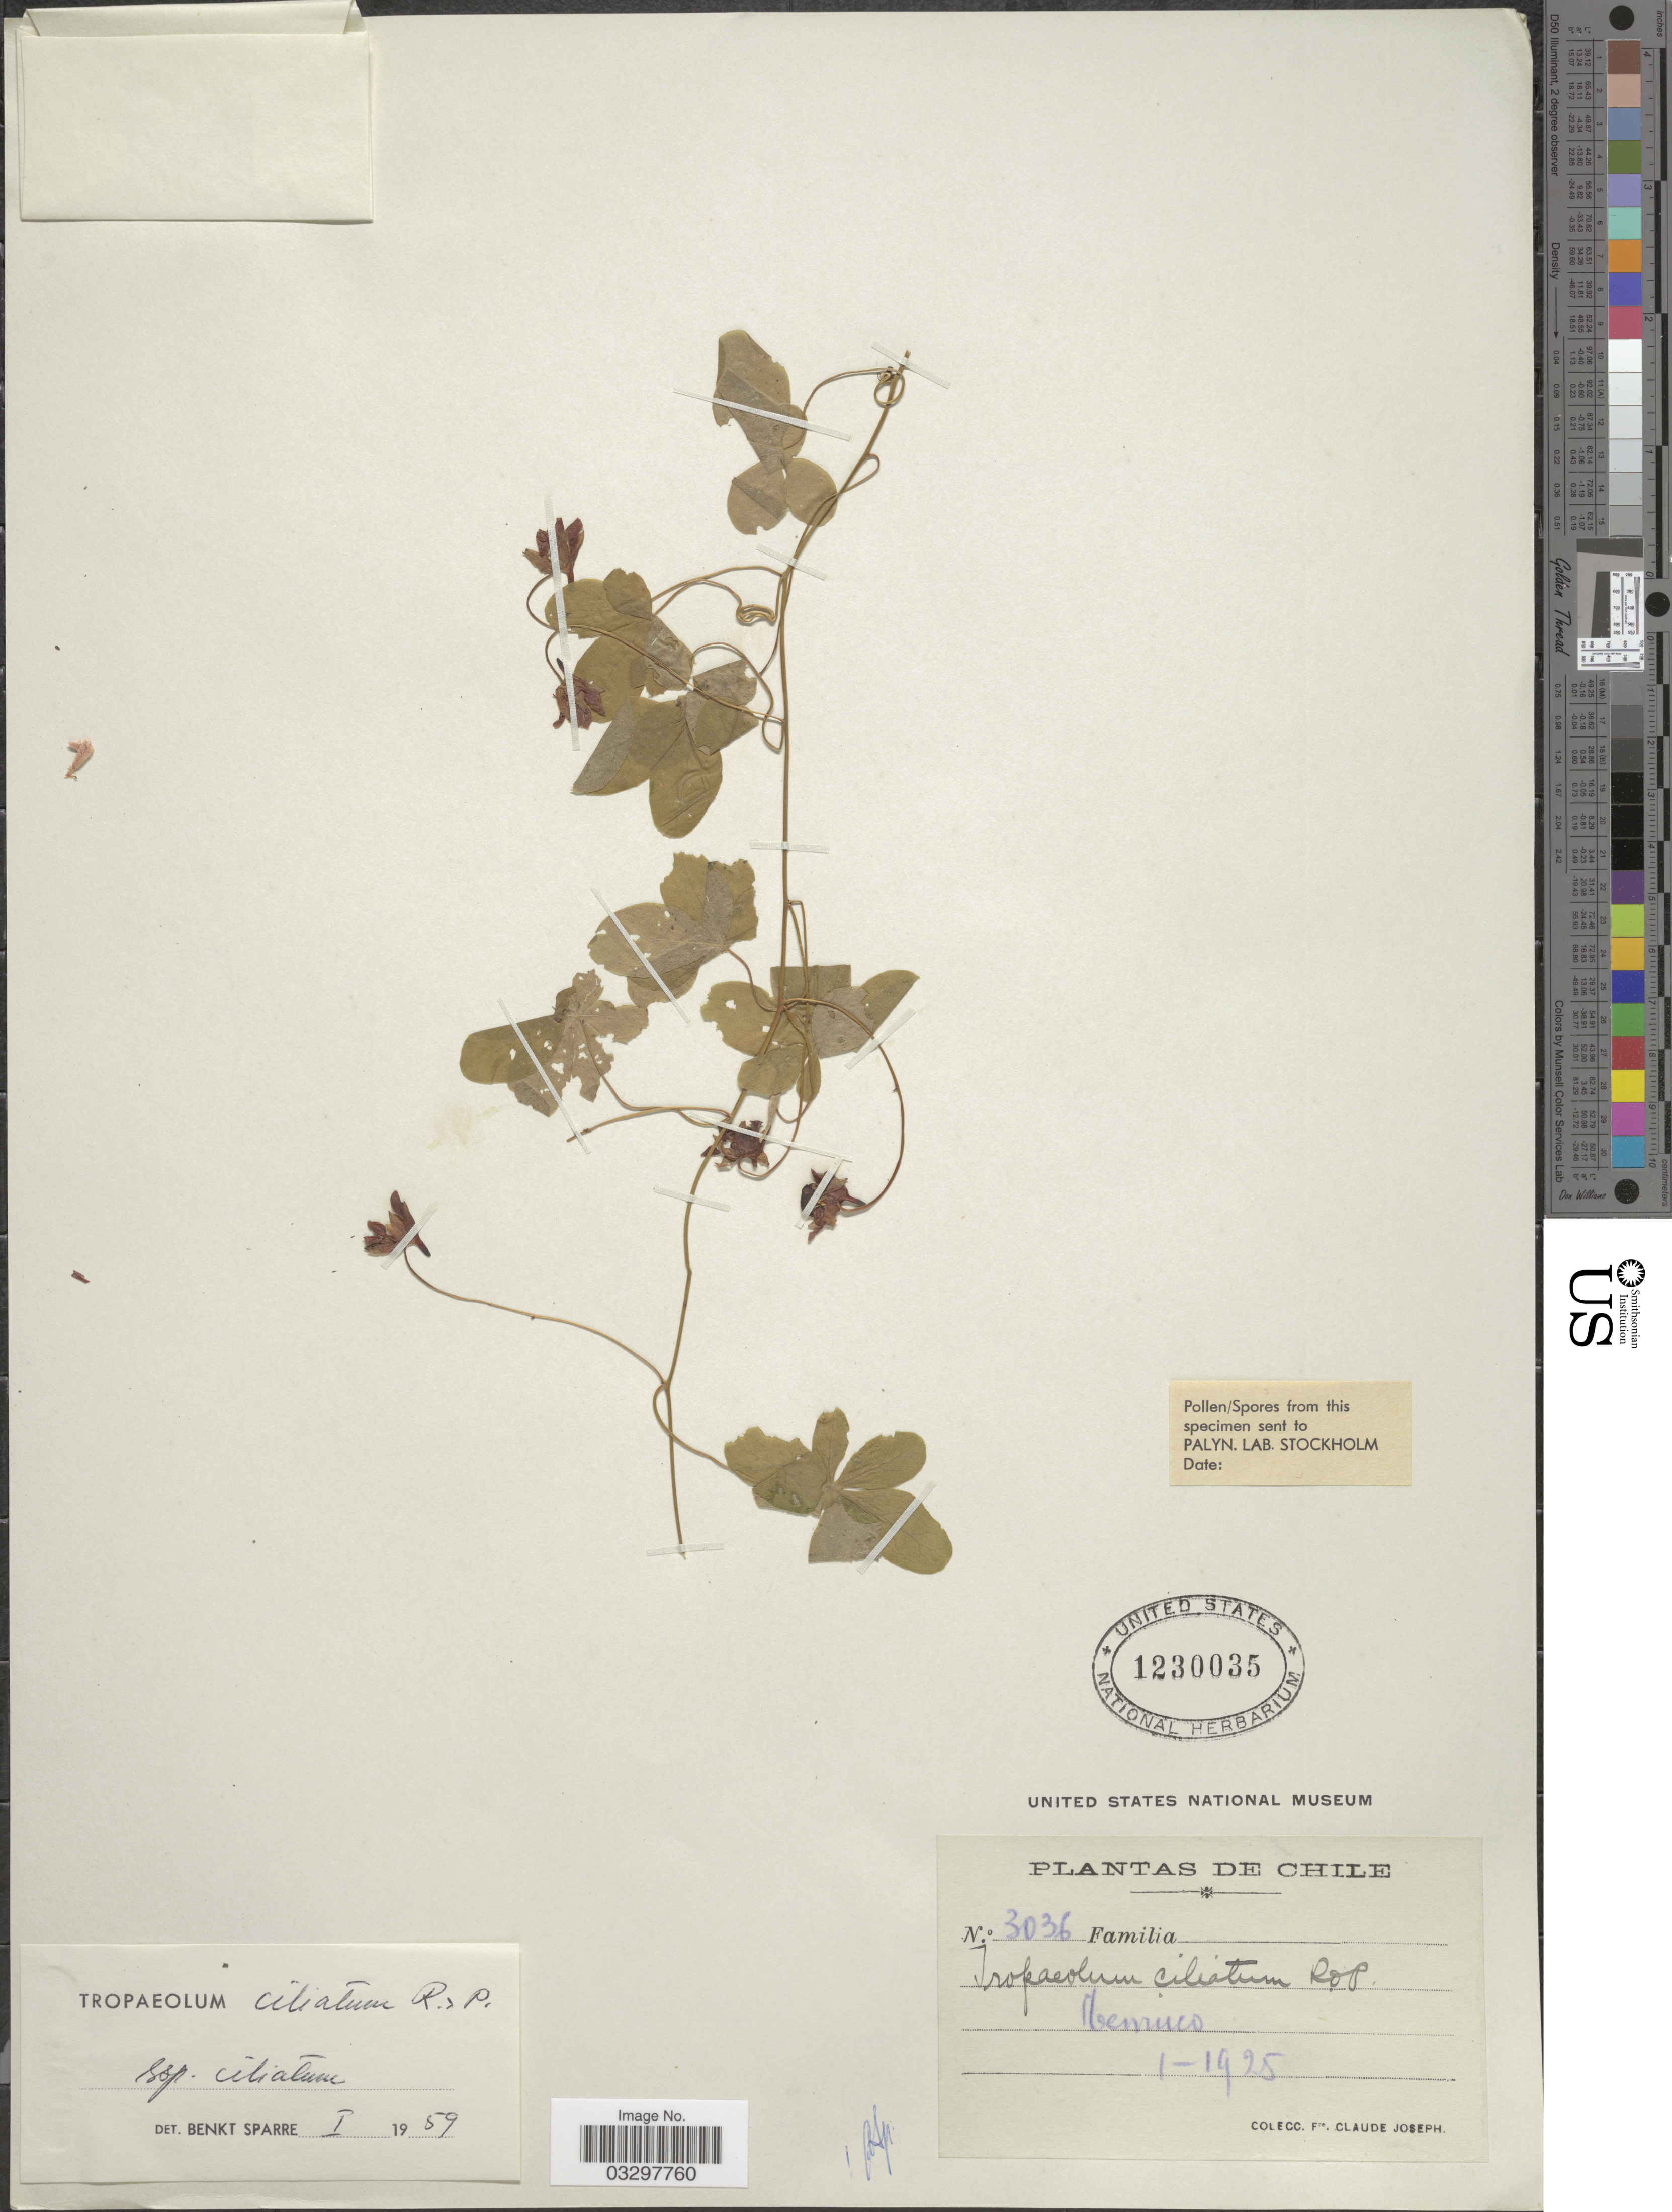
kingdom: Plantae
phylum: Tracheophyta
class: Magnoliopsida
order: Brassicales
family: Tropaeolaceae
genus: Tropaeolum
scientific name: Tropaeolum ciliatum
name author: Ruiz & Pav.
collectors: Bro. Claude-Joseph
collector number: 3036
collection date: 1925-01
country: Chile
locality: Temuco.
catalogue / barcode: US 1230035